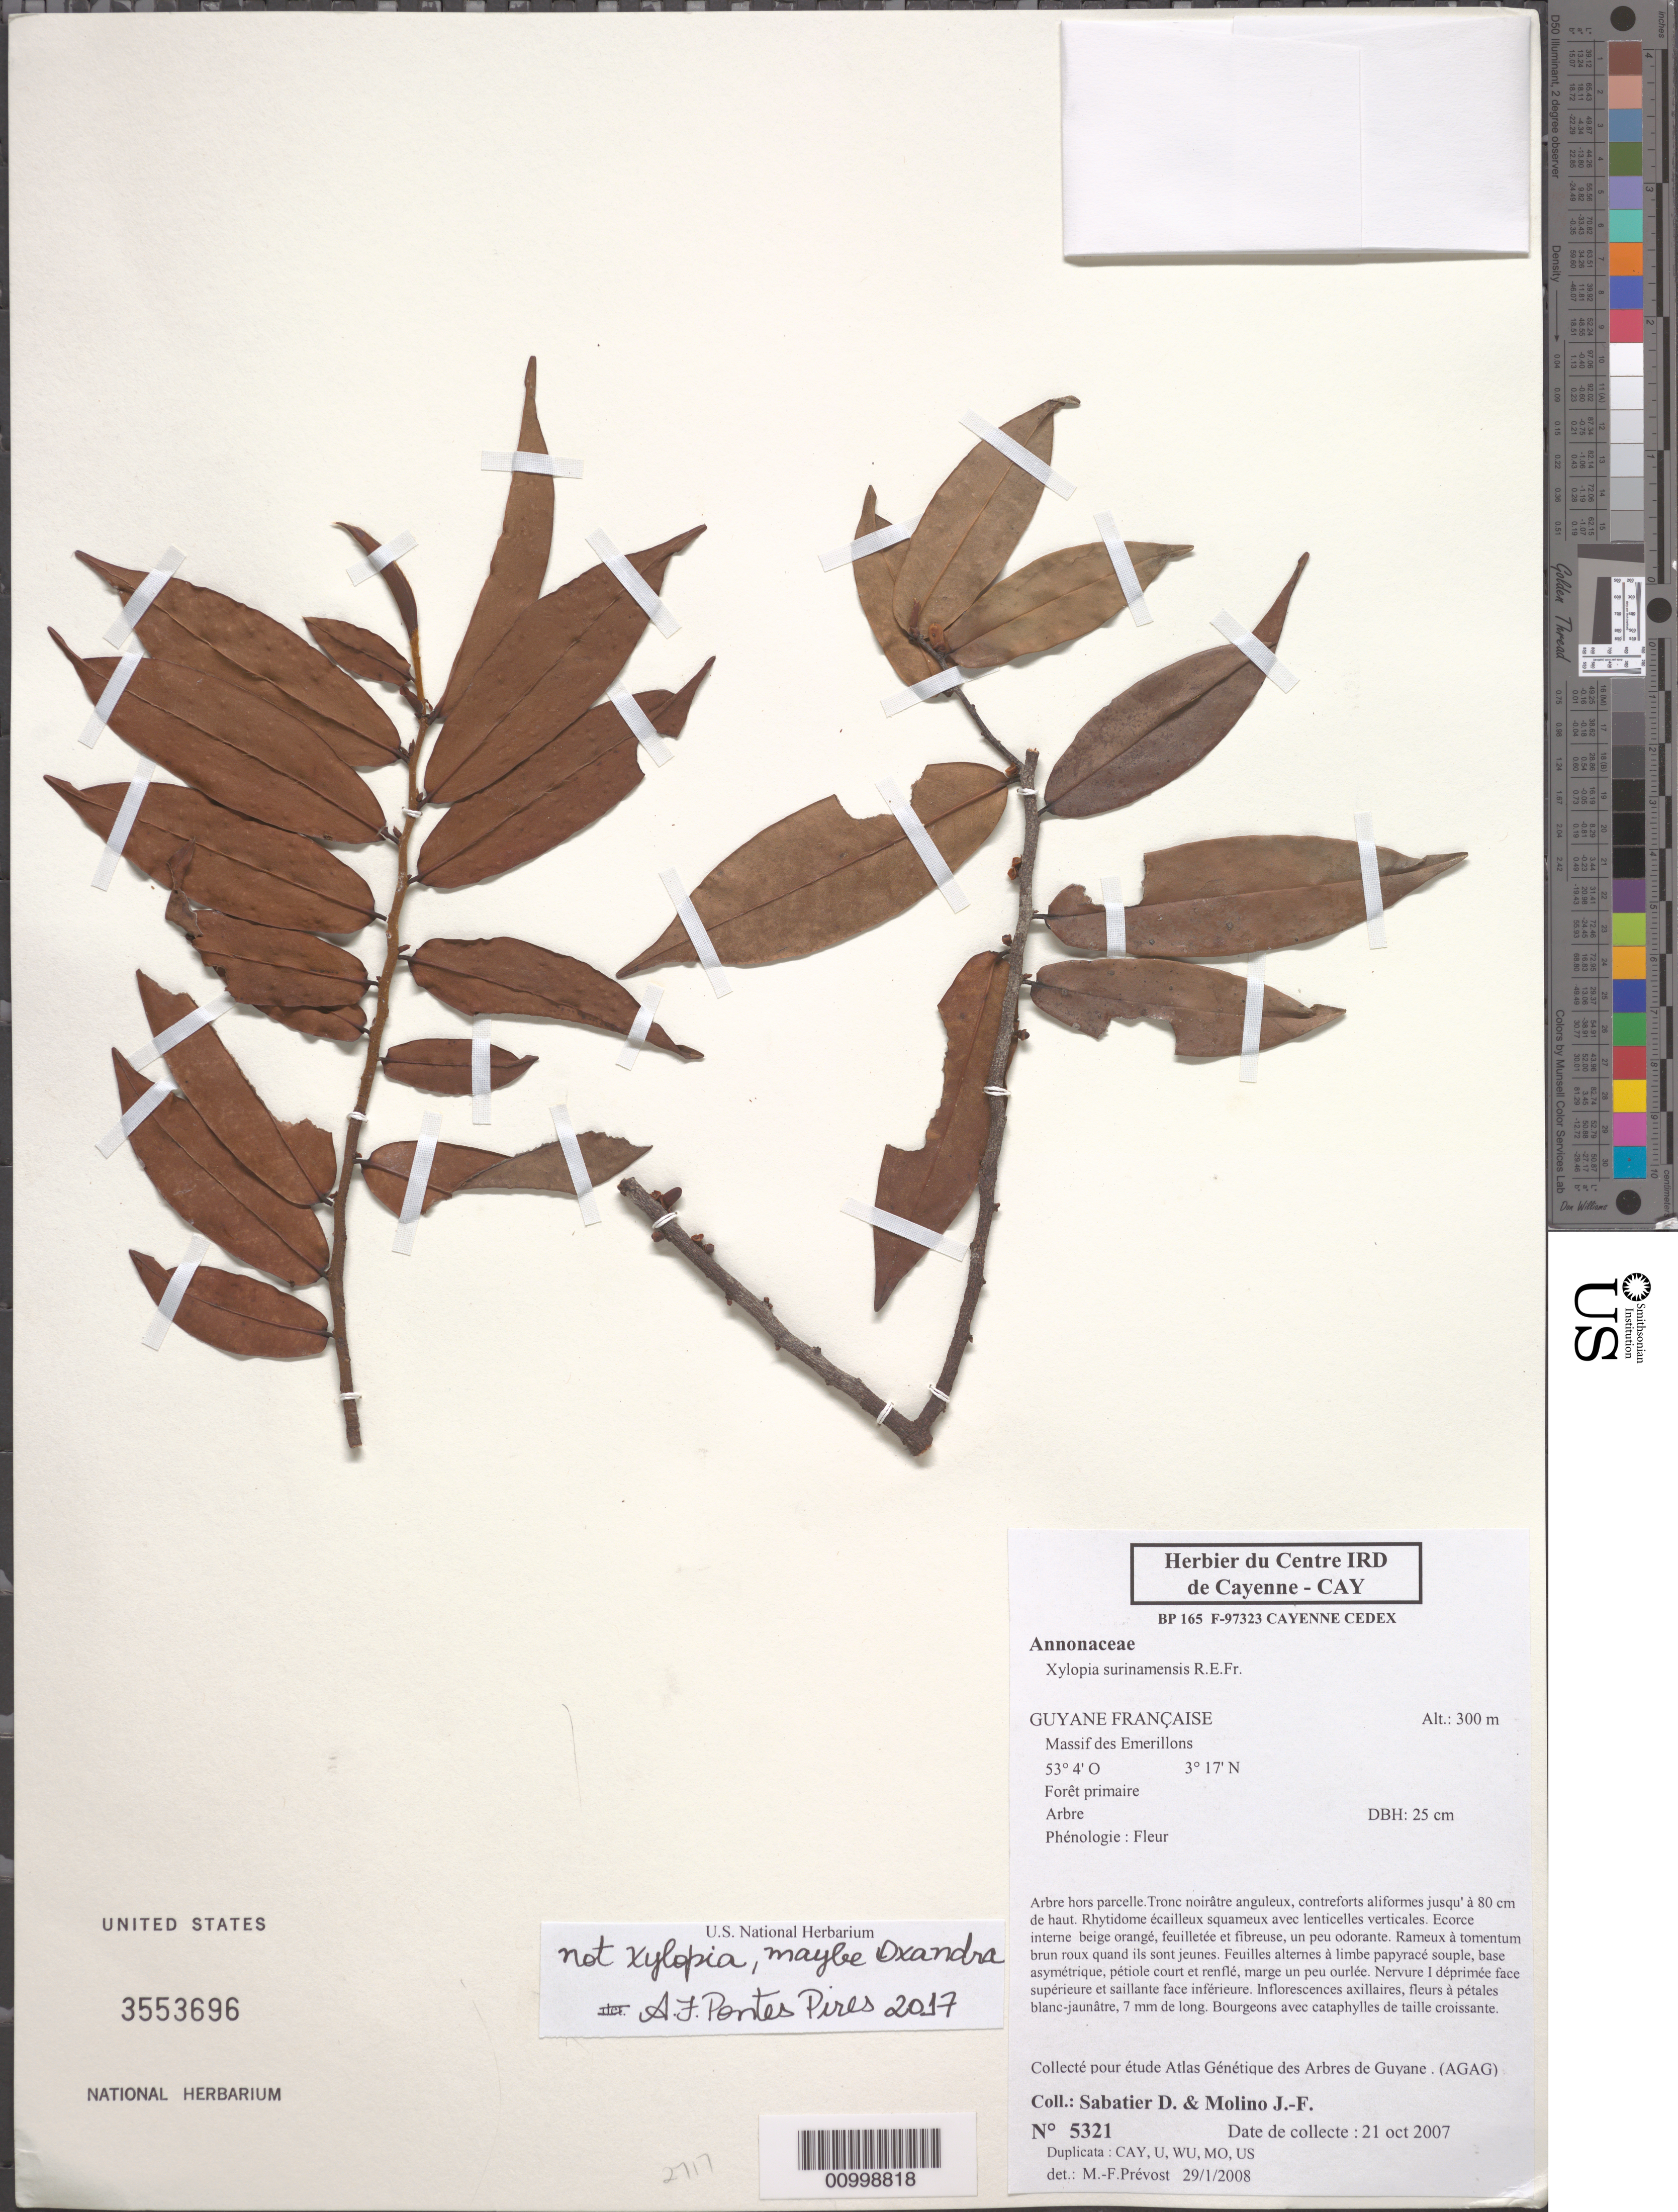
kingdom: Plantae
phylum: Tracheophyta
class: Magnoliopsida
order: Magnoliales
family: Annonaceae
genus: Oxandra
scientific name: Oxandra sp.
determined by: Pontes-Pires, Aline Fernandes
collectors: D. Sabatier & J. Molino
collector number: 5321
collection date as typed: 21-Oct-07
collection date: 2007-10-21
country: French Guiana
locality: Massif des Emerillons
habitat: Foret primaire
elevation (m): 300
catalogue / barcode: US 3553696